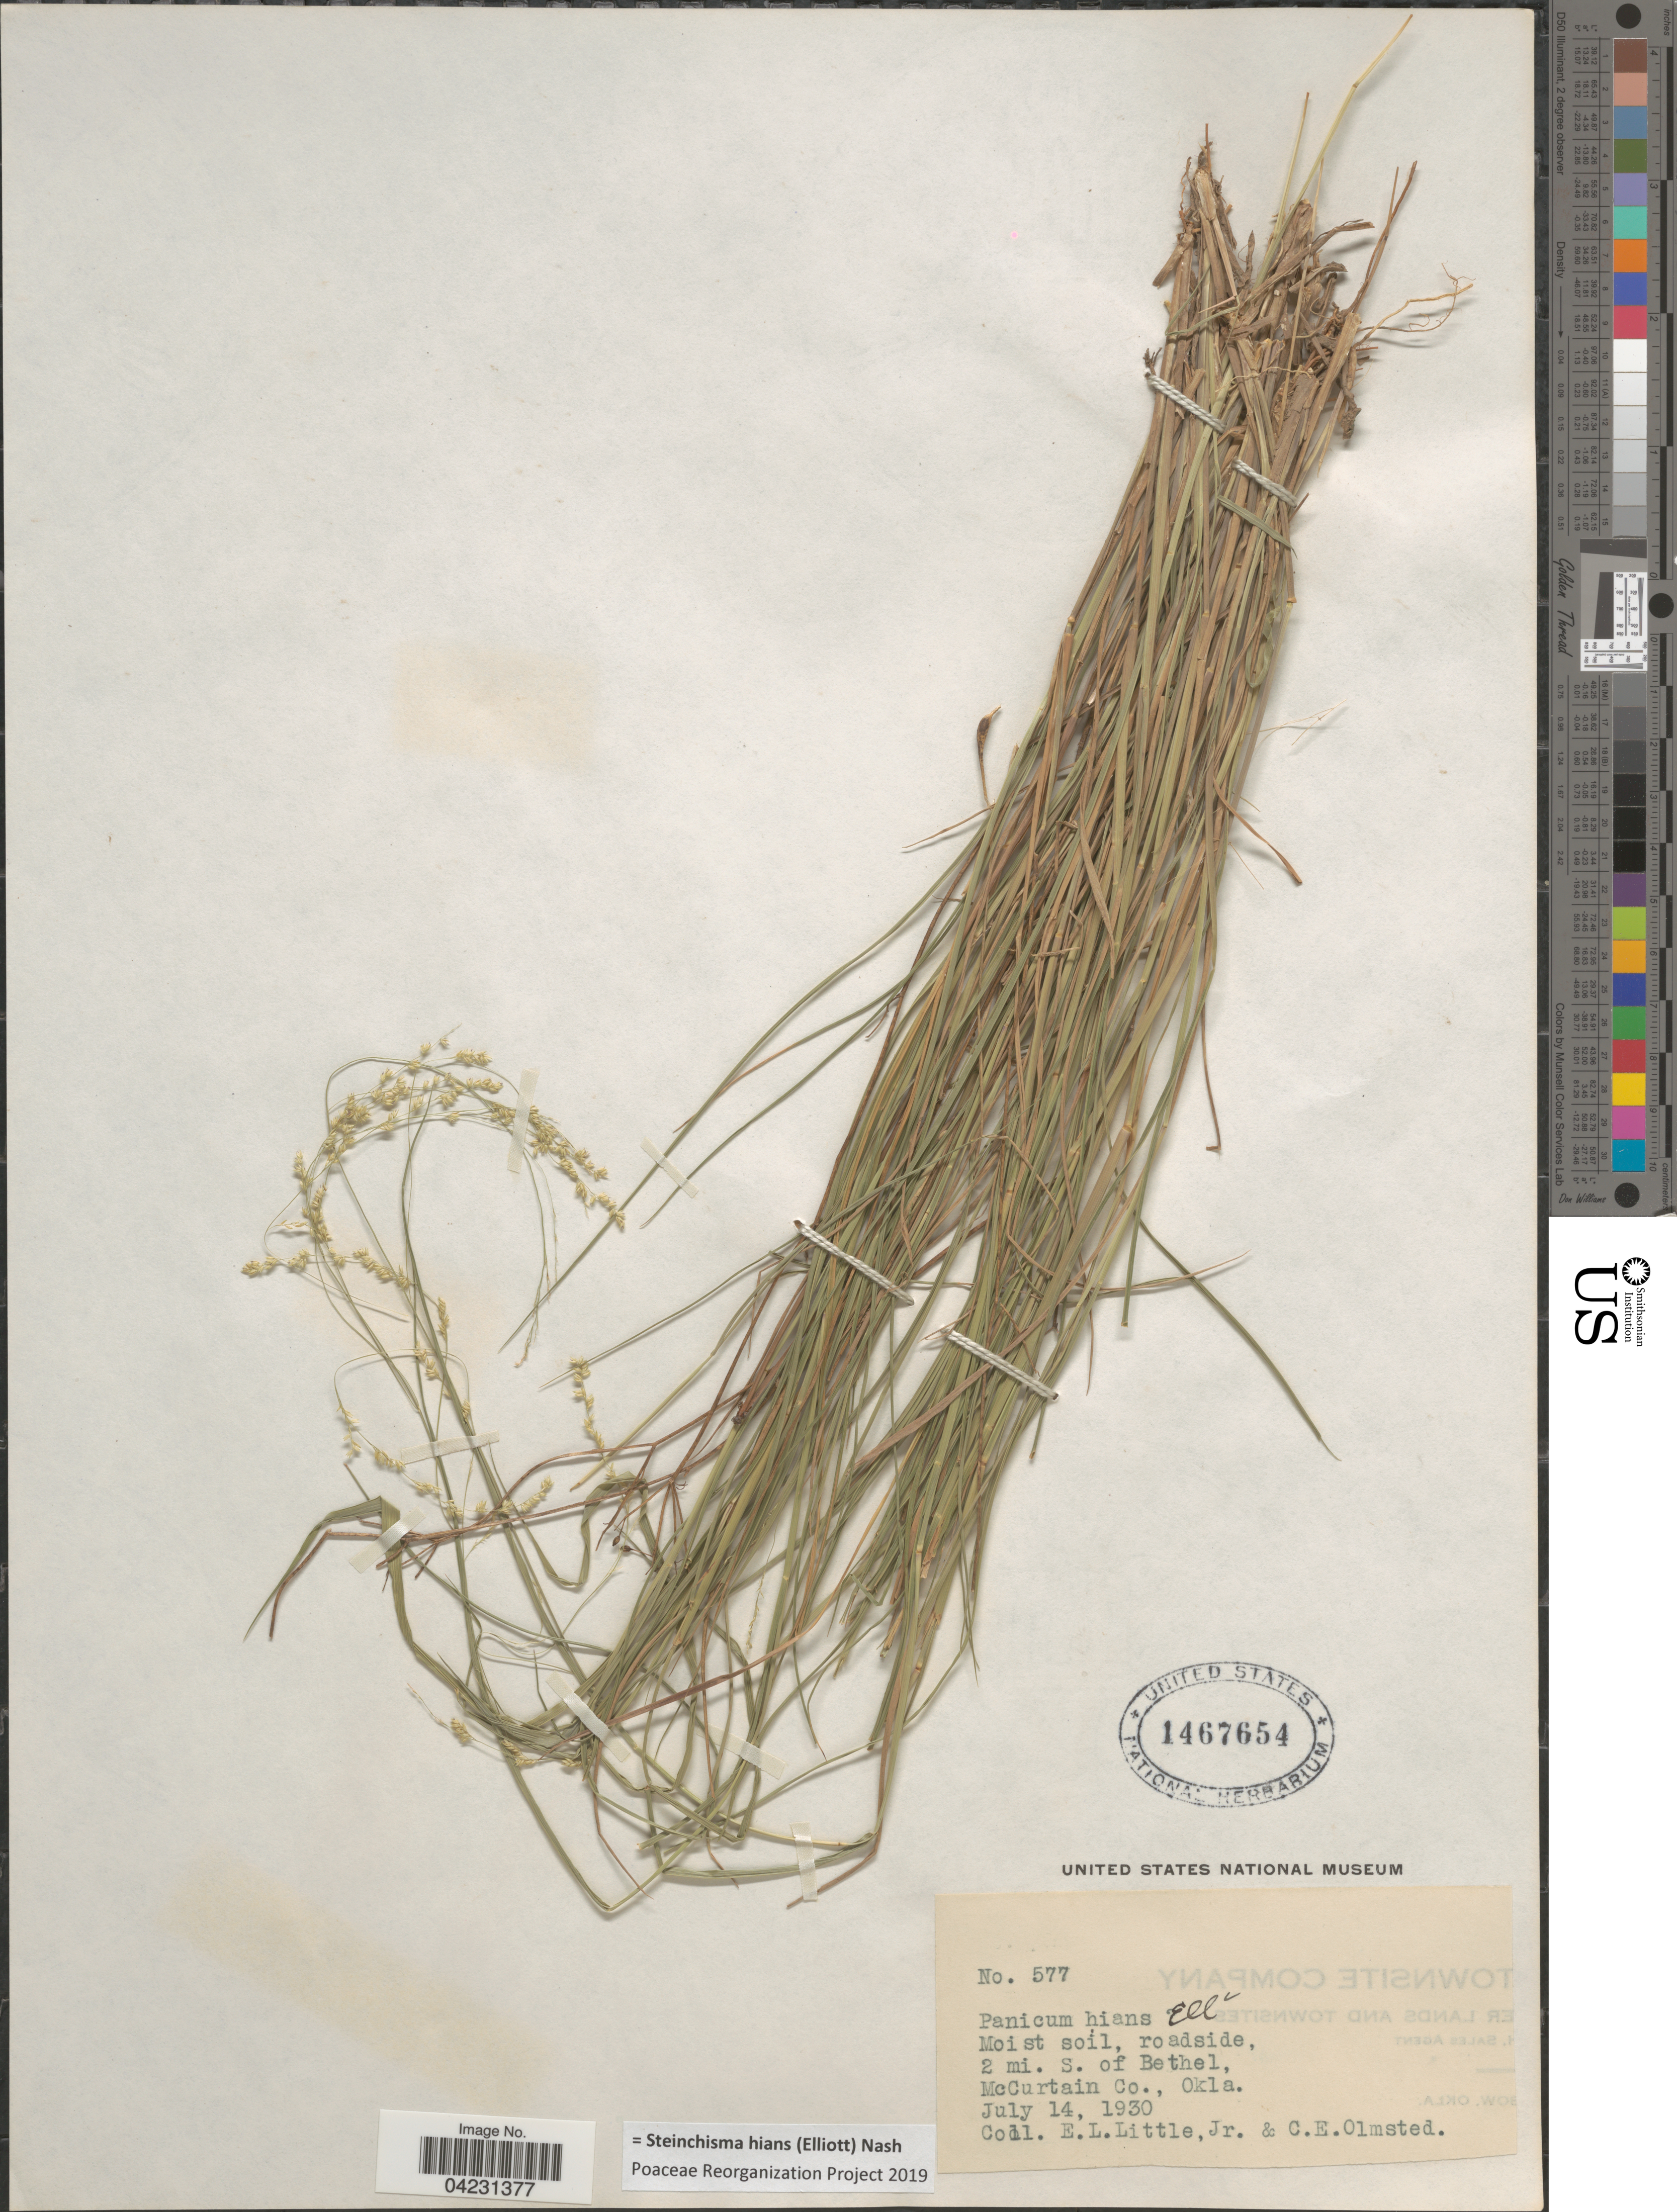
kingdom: Plantae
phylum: Tracheophyta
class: Liliopsida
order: Poales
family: Poaceae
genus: Steinchisma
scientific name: Steinchisma hians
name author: (Elliott) Nash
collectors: E. L. Little & C. Olmsted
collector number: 577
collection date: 1930-07-14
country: United States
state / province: Oklahoma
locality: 2 mi. S. of Bethel, McCurtain Co.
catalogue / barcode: US 1467654